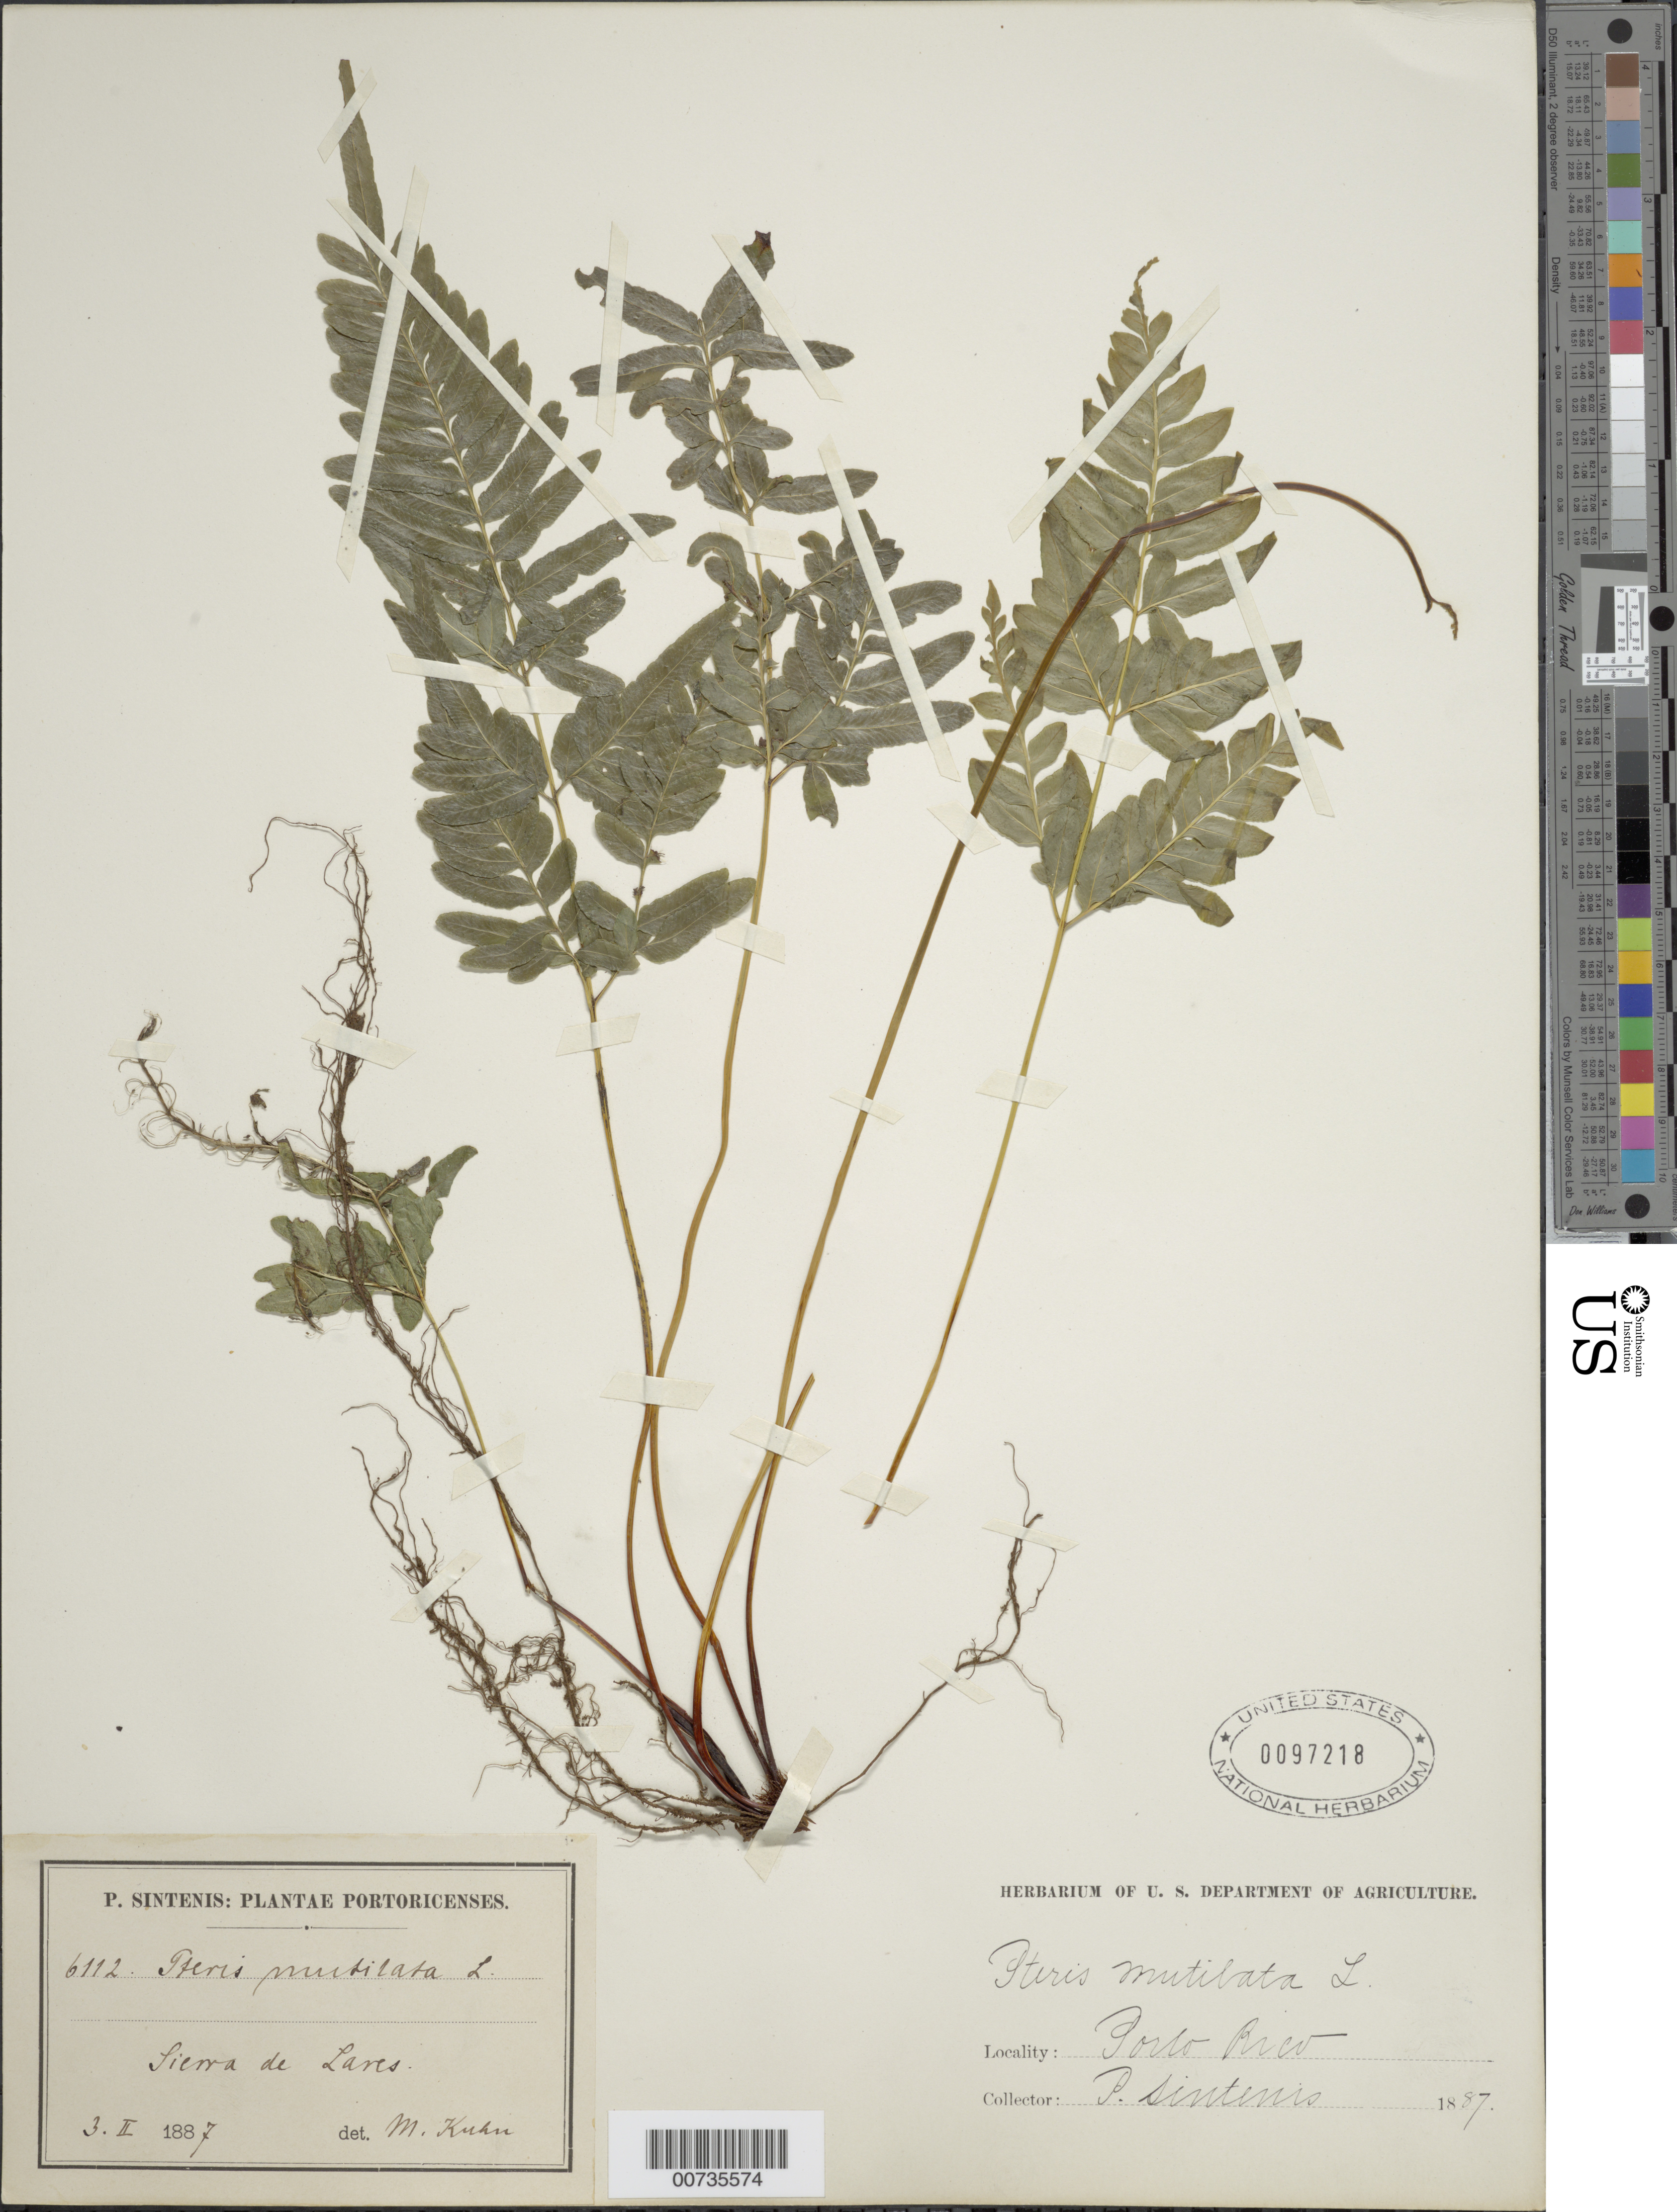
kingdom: Plantae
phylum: Tracheophyta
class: Polypodiopsida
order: Polypodiales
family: Pteridaceae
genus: Pteris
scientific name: Pteris mutilata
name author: L.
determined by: Kuhn, D. M.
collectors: P. Sintenis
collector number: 6112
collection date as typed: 03 Feb 1887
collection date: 1887-02-03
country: Puerto Rico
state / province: Lares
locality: Sierra de Lares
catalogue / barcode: US 97218